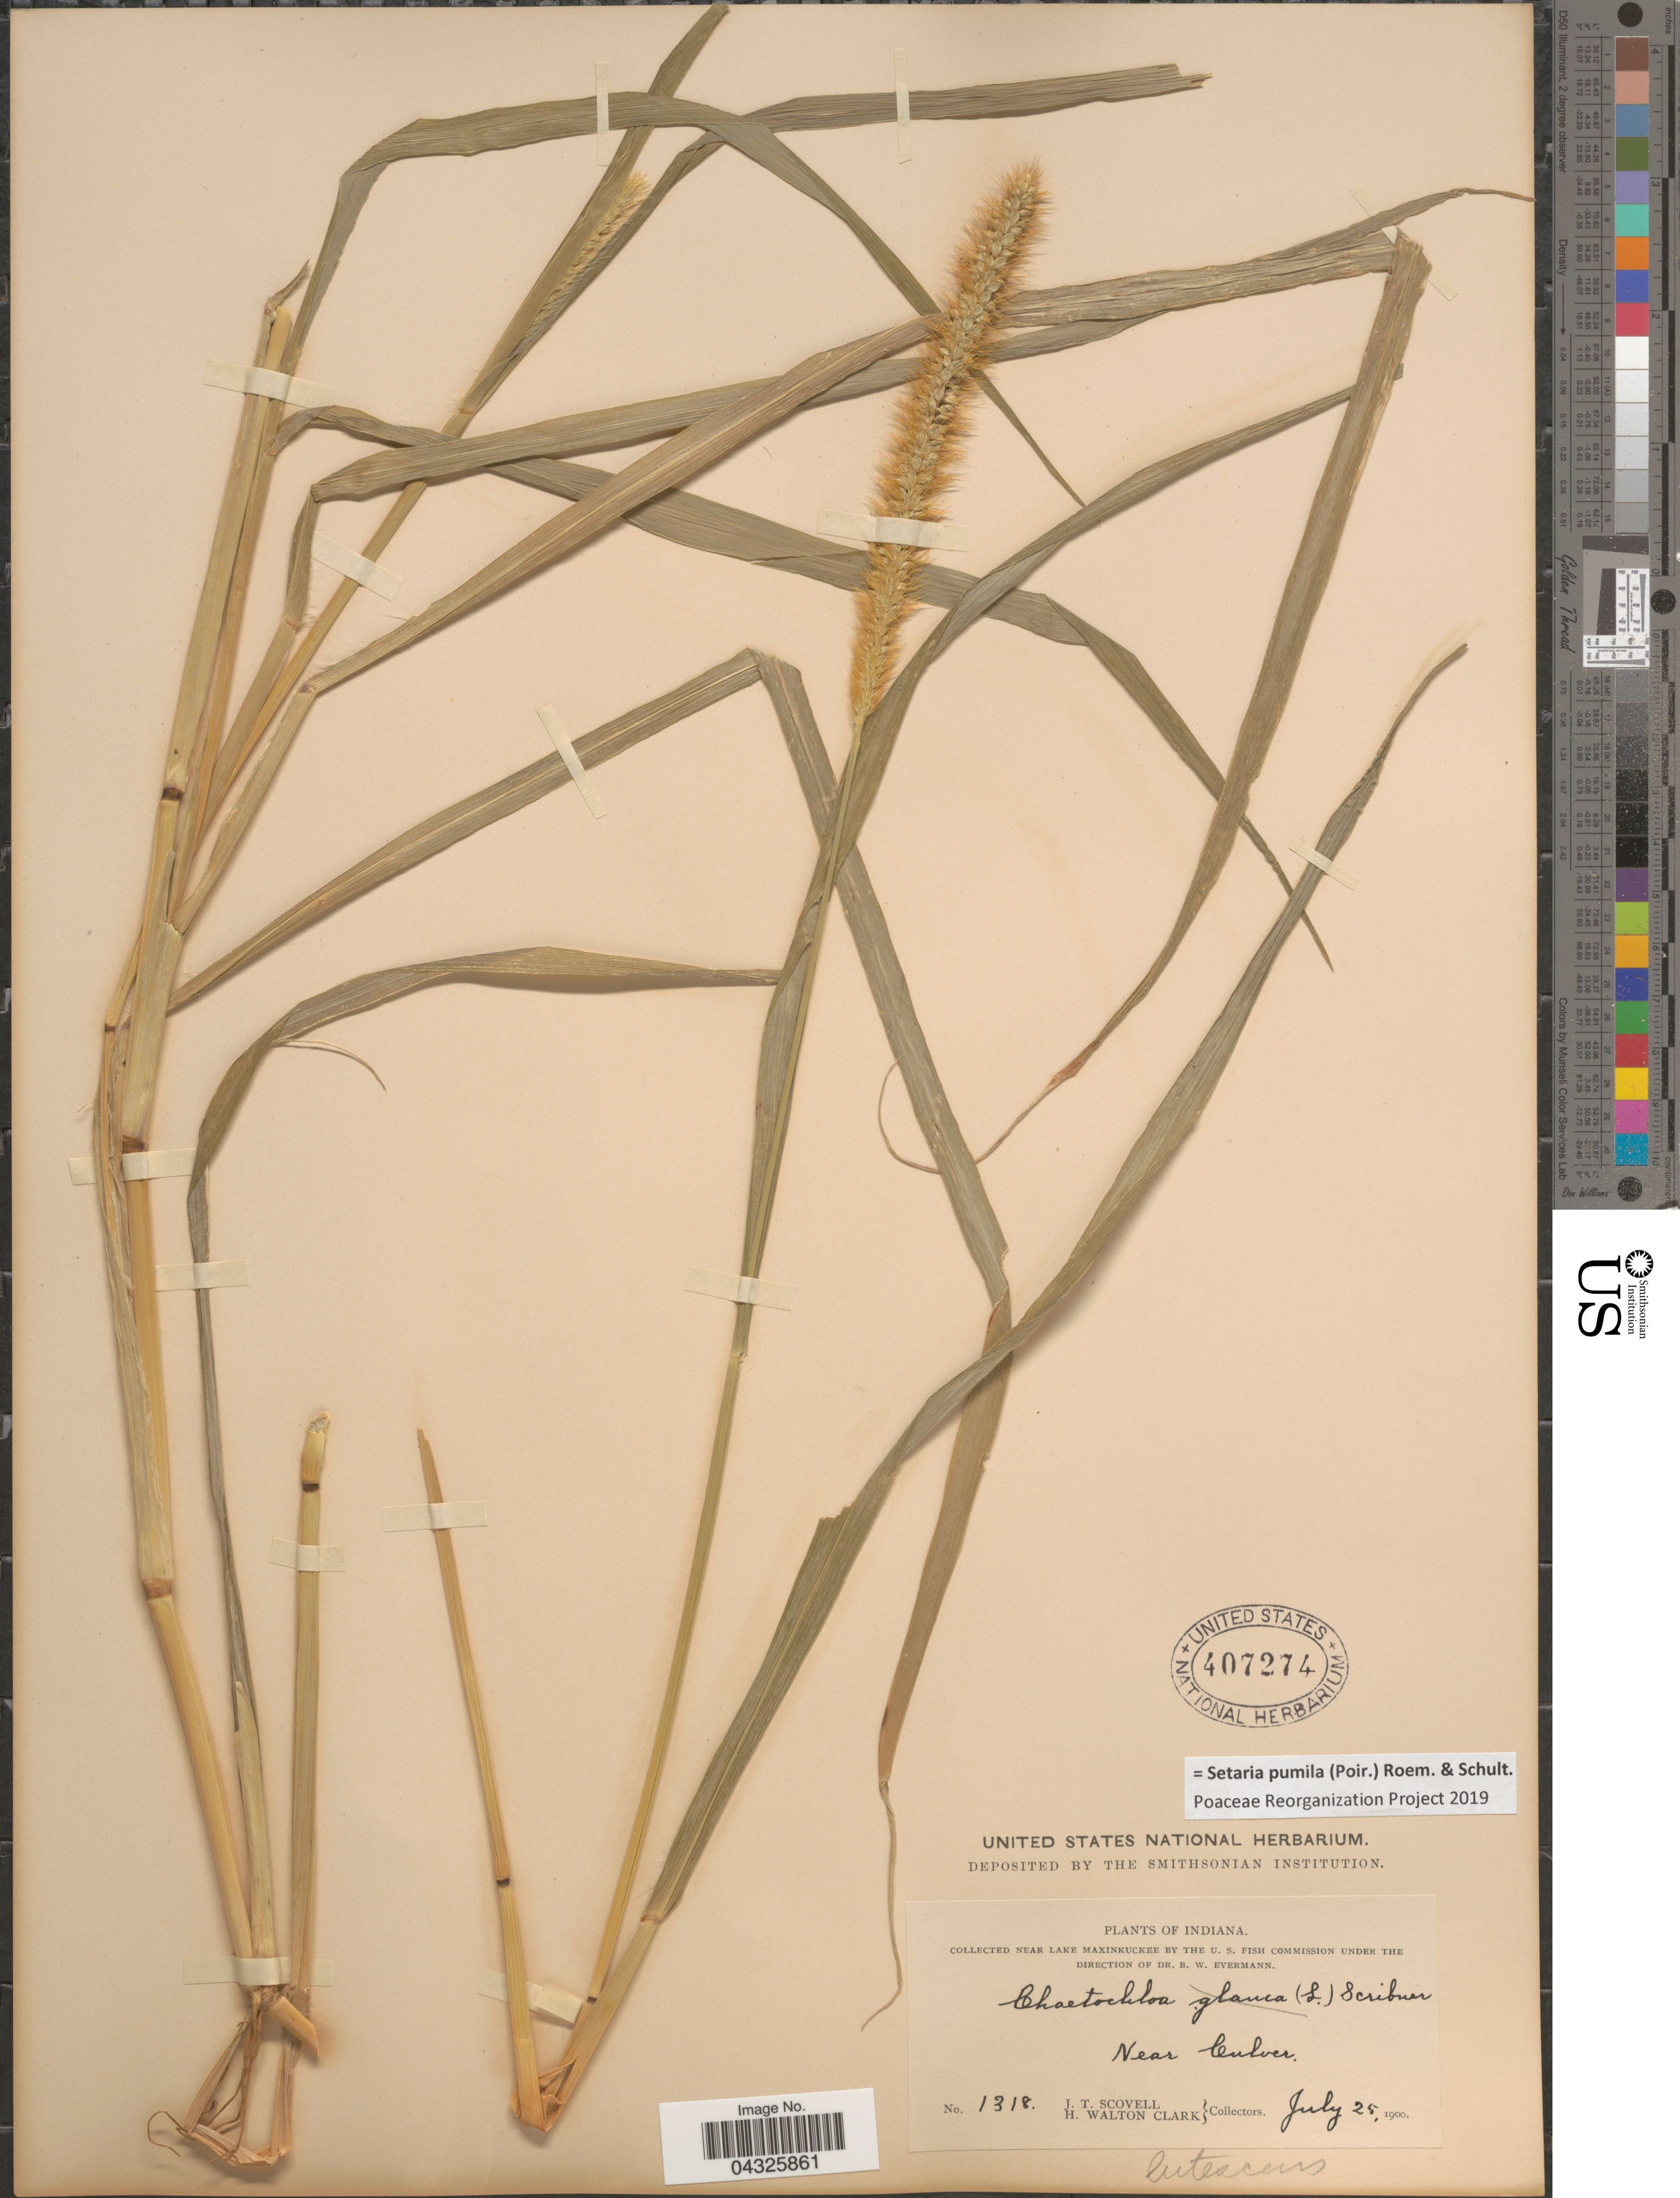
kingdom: Plantae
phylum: Tracheophyta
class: Liliopsida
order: Poales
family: Poaceae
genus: Setaria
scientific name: Setaria pumila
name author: (Poir.) Roem. & Schult.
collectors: J. T. Scovell & H. W. Clark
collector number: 1318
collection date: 1900-07-25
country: United States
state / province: Indiana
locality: Near Lake Maxinkuckee. Near Culver.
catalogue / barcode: US 407274